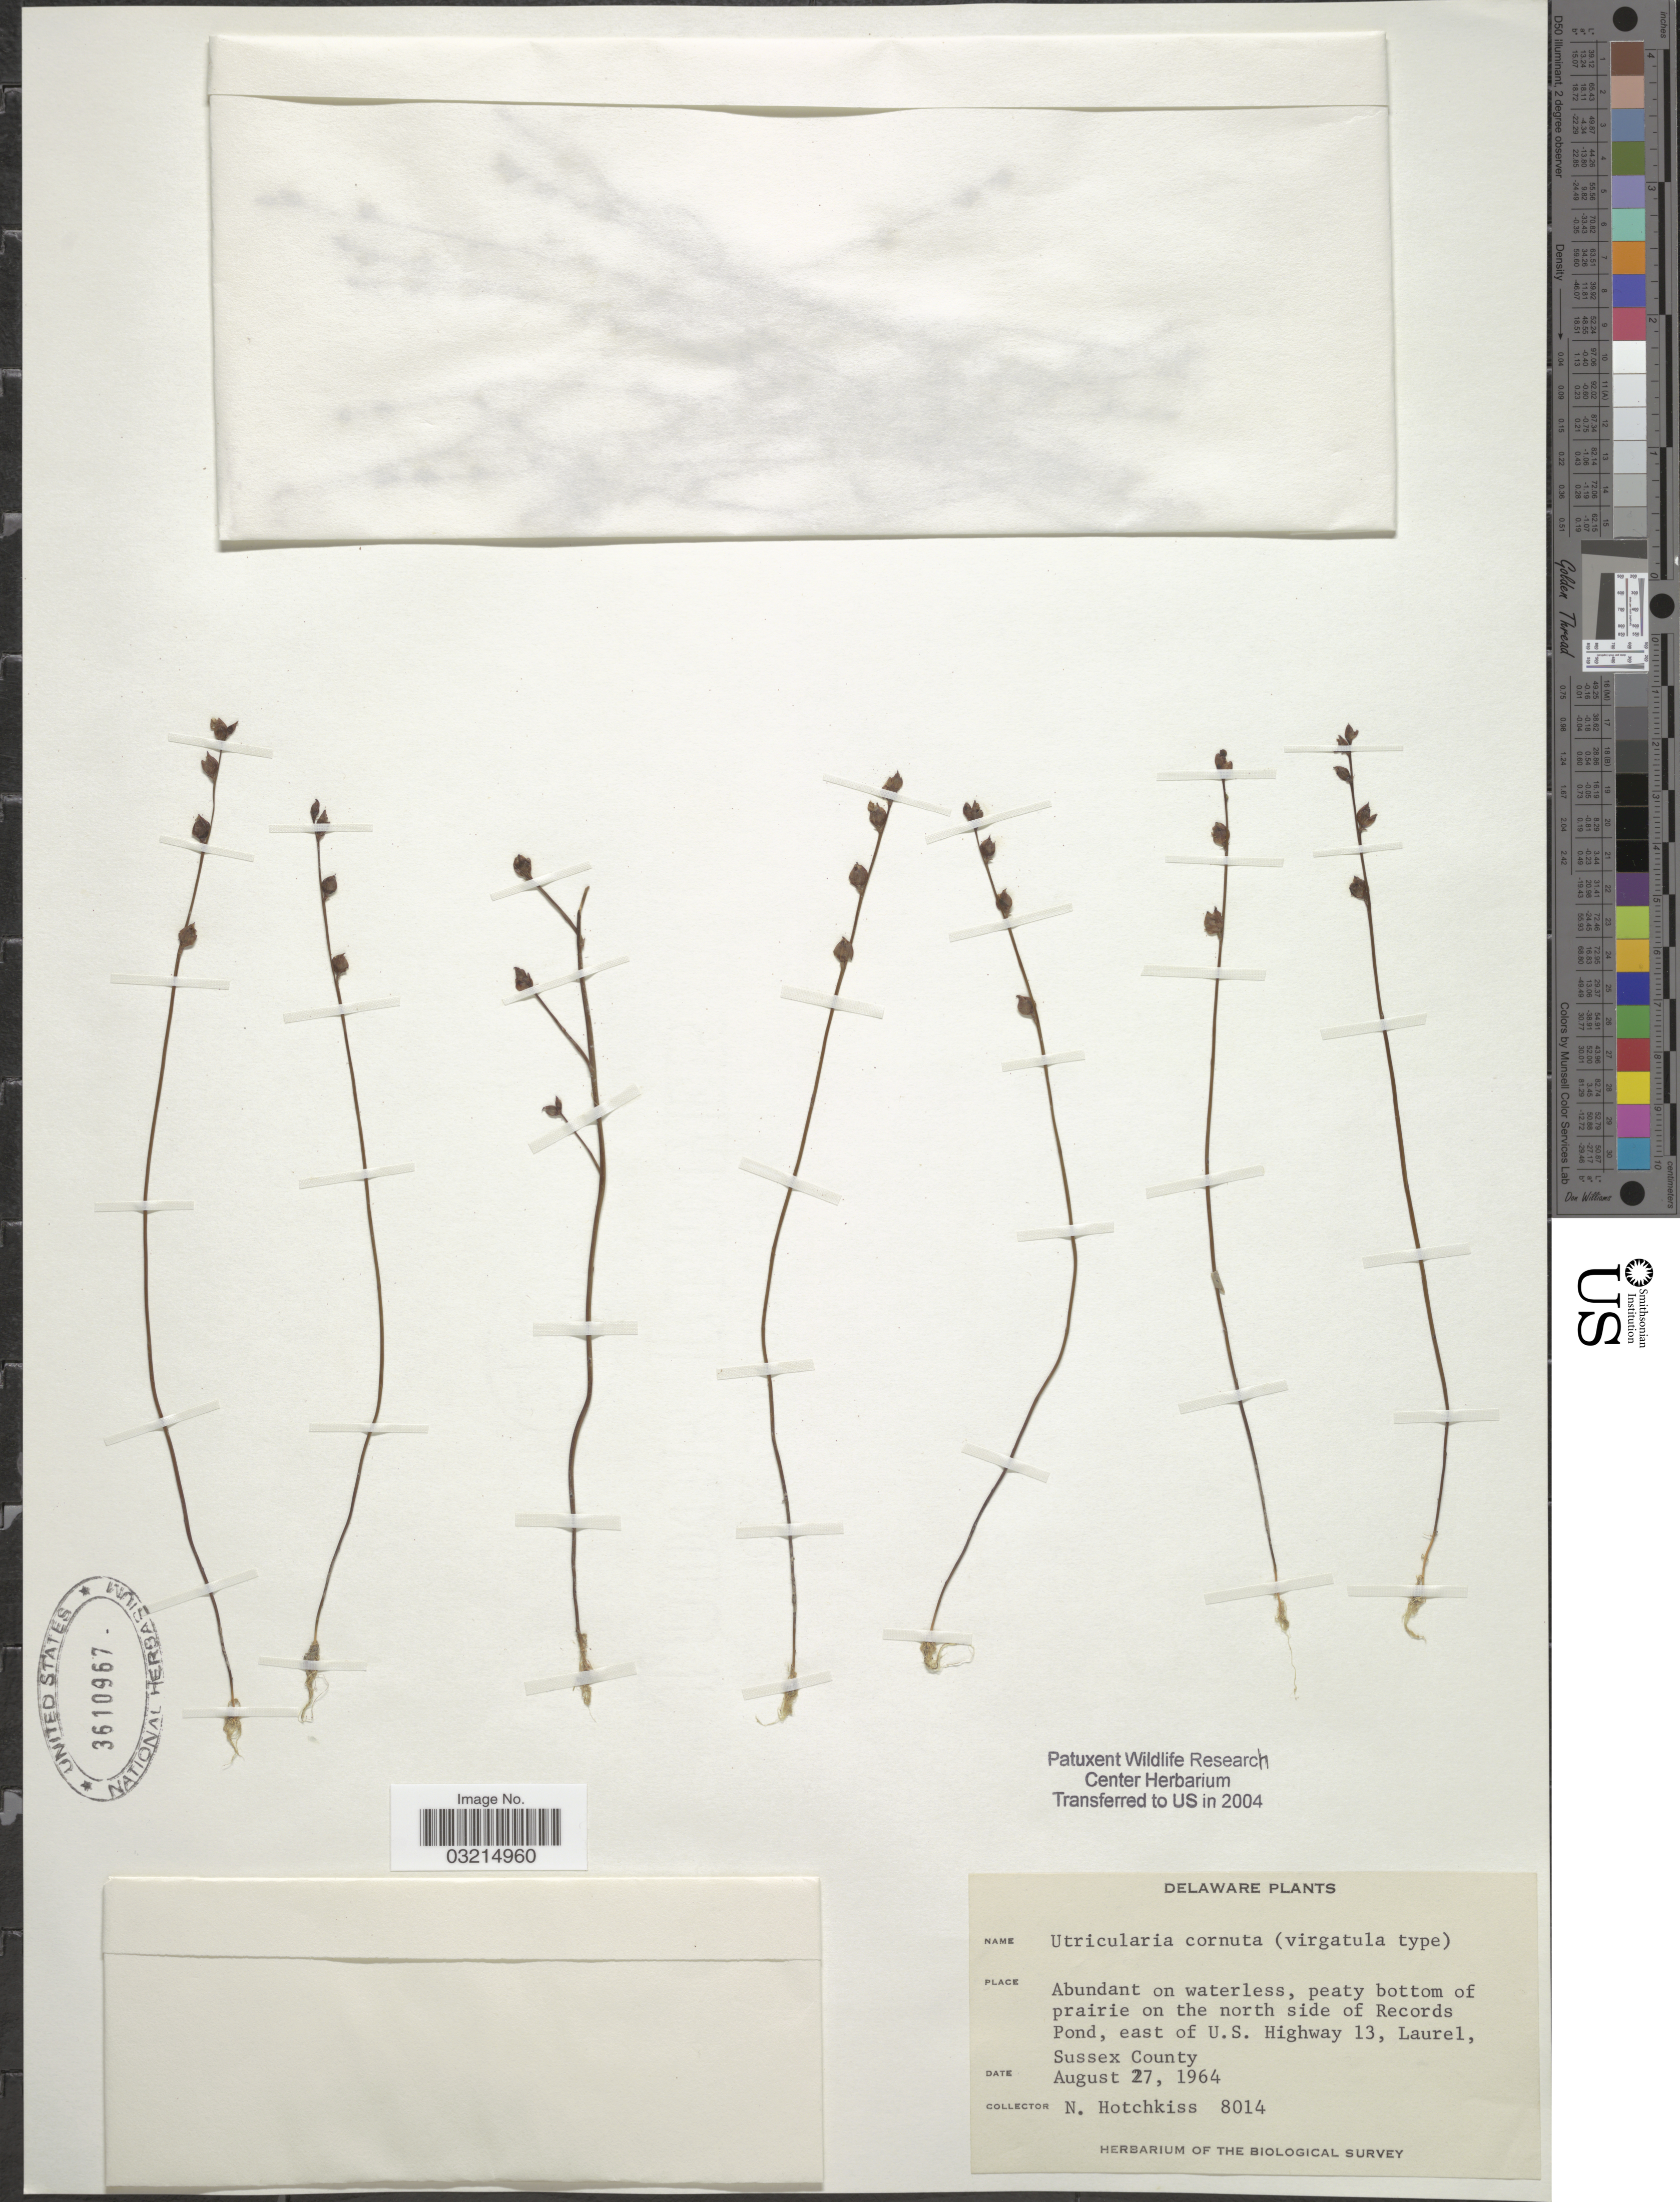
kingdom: Plantae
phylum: Tracheophyta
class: Magnoliopsida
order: Lamiales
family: Lentibulariaceae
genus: Utricularia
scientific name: Utricularia cornuta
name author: Michx.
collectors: N. Hotchkiss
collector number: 8014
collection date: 1964-08-27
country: United States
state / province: Delaware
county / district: Sussex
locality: Peaty bottom of prairie on the north side of Records Pond, east of U.S. Highway 13, Laurel, Sussex County.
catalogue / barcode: US 3610967